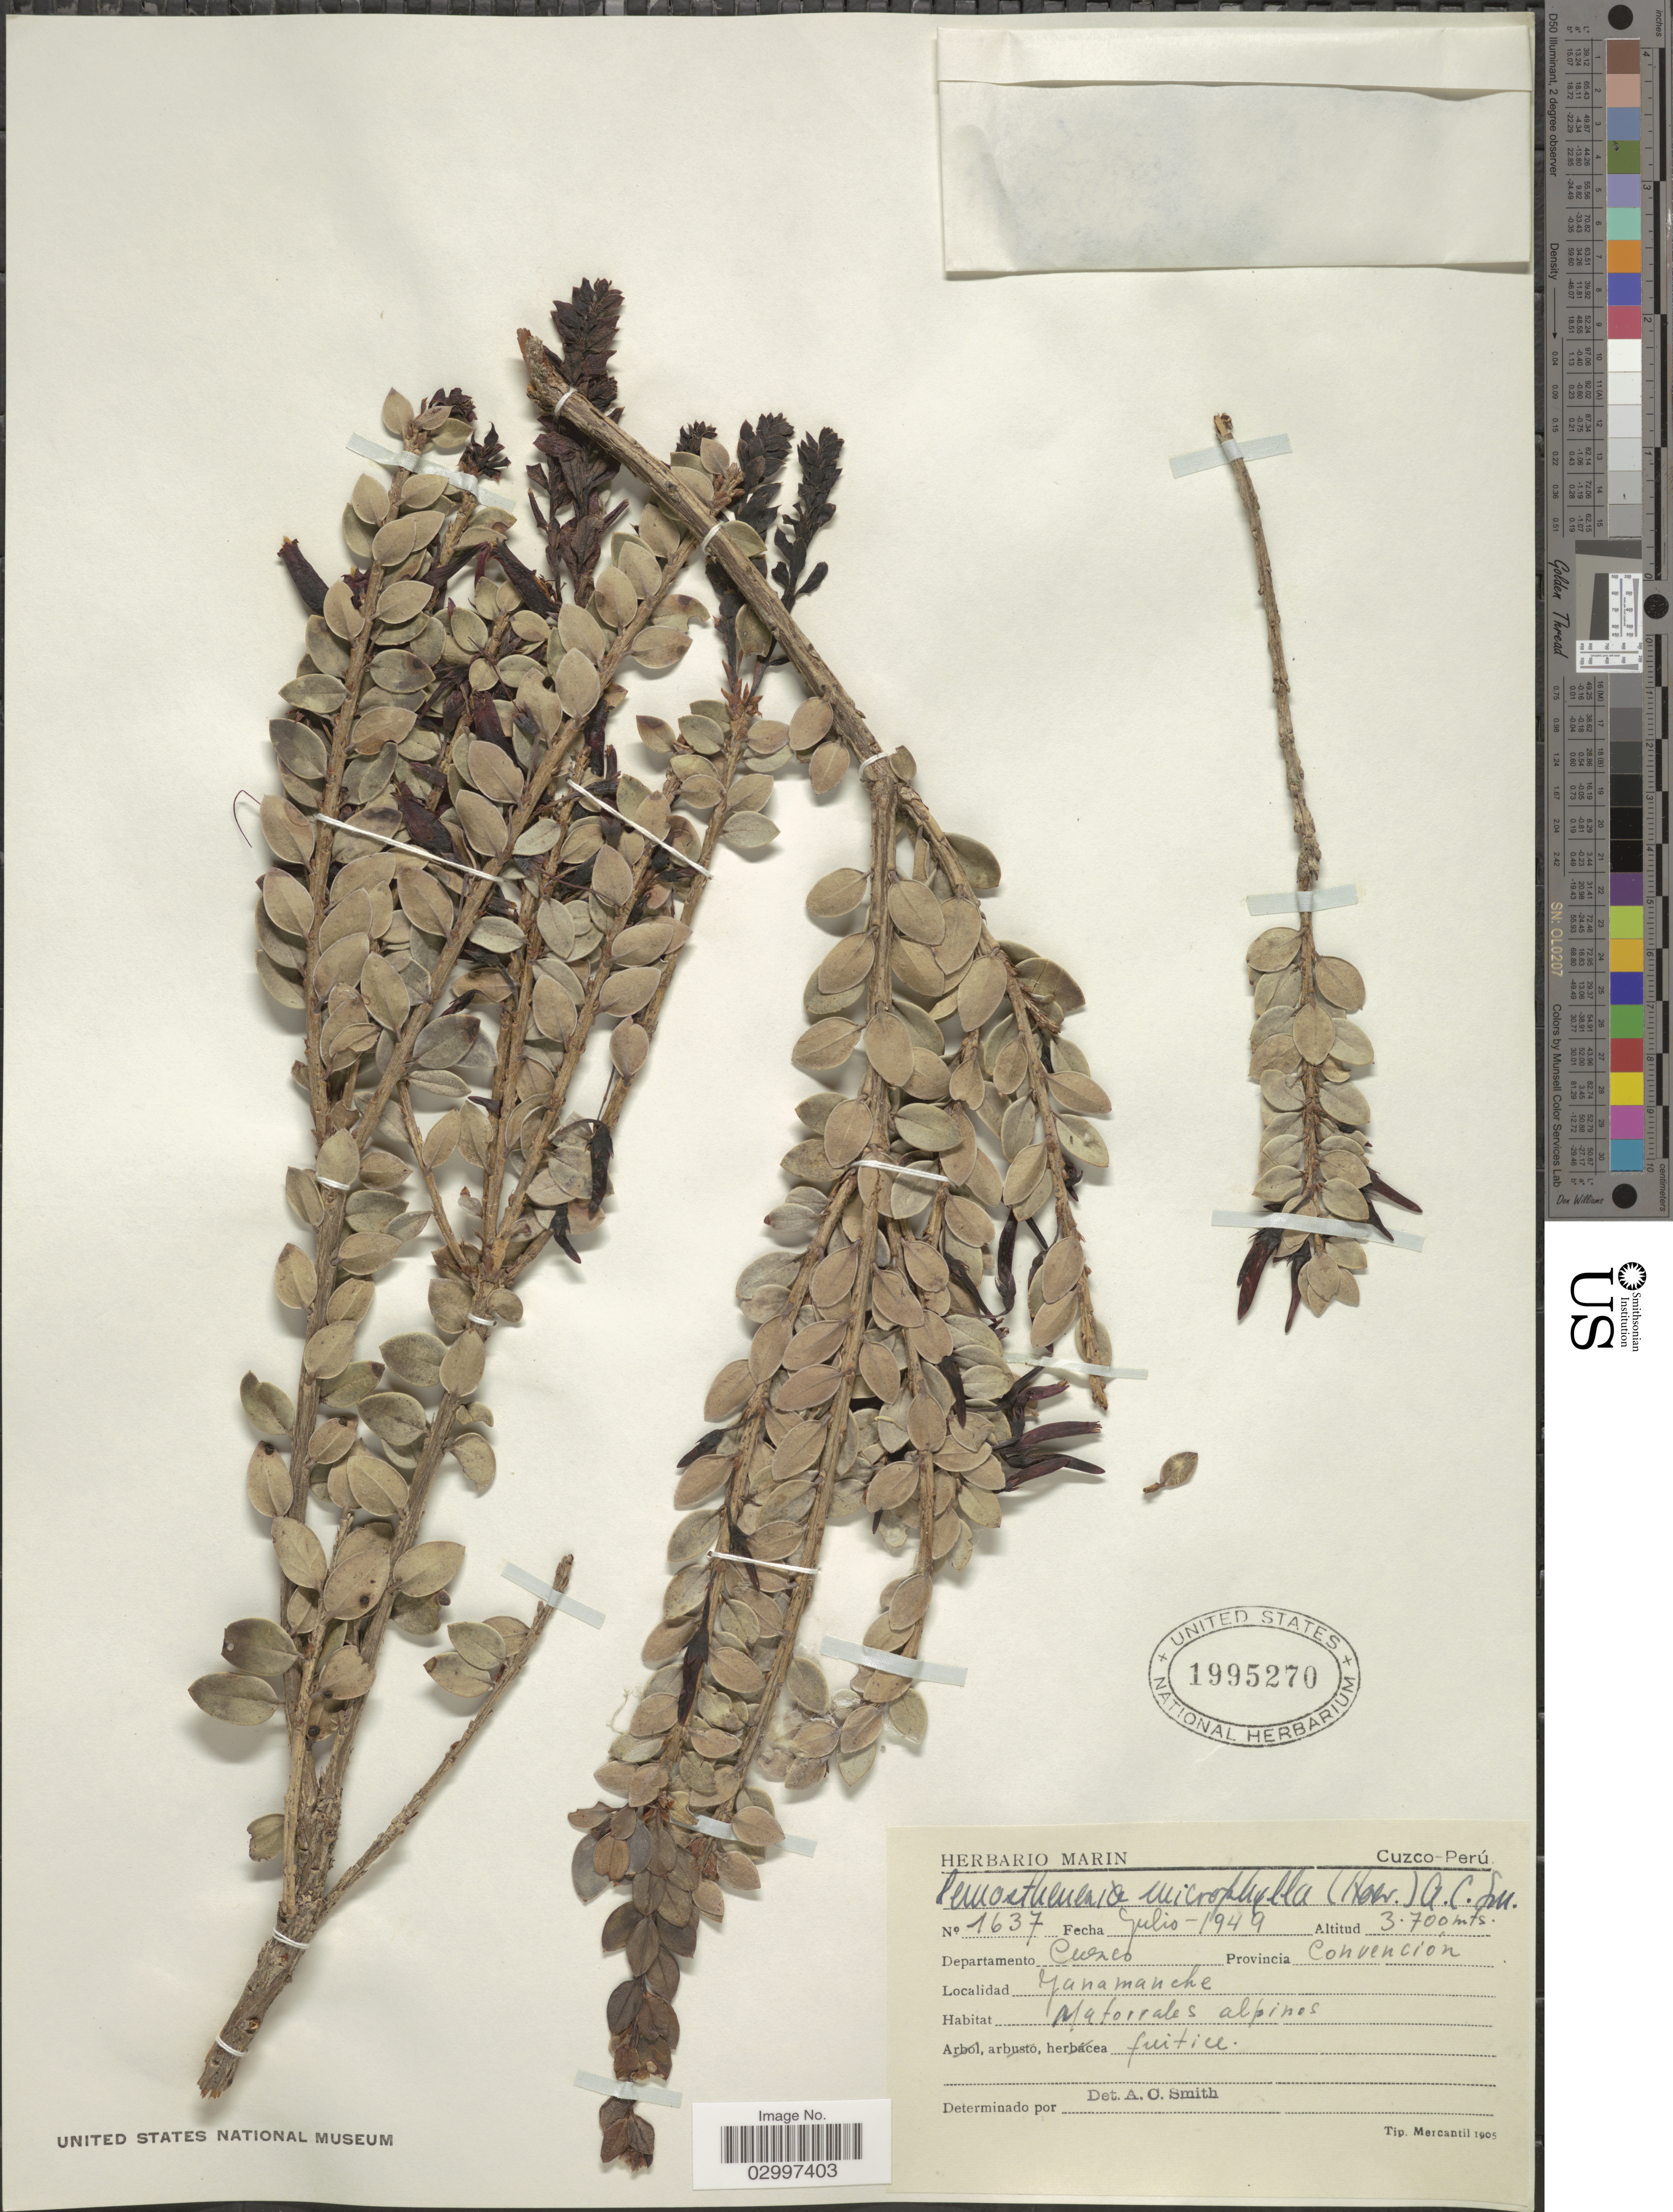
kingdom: Plantae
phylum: Tracheophyta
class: Magnoliopsida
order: Ericales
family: Ericaceae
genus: Demosthenesia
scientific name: Demosthenesia microphylla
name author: A.C. Sm.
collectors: ex herb. Marin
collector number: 1637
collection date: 1949-07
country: Peru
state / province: Cusco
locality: Departamento Cuzco, Provincia Convención, Yanamanche.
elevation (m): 3700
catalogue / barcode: US 1995270